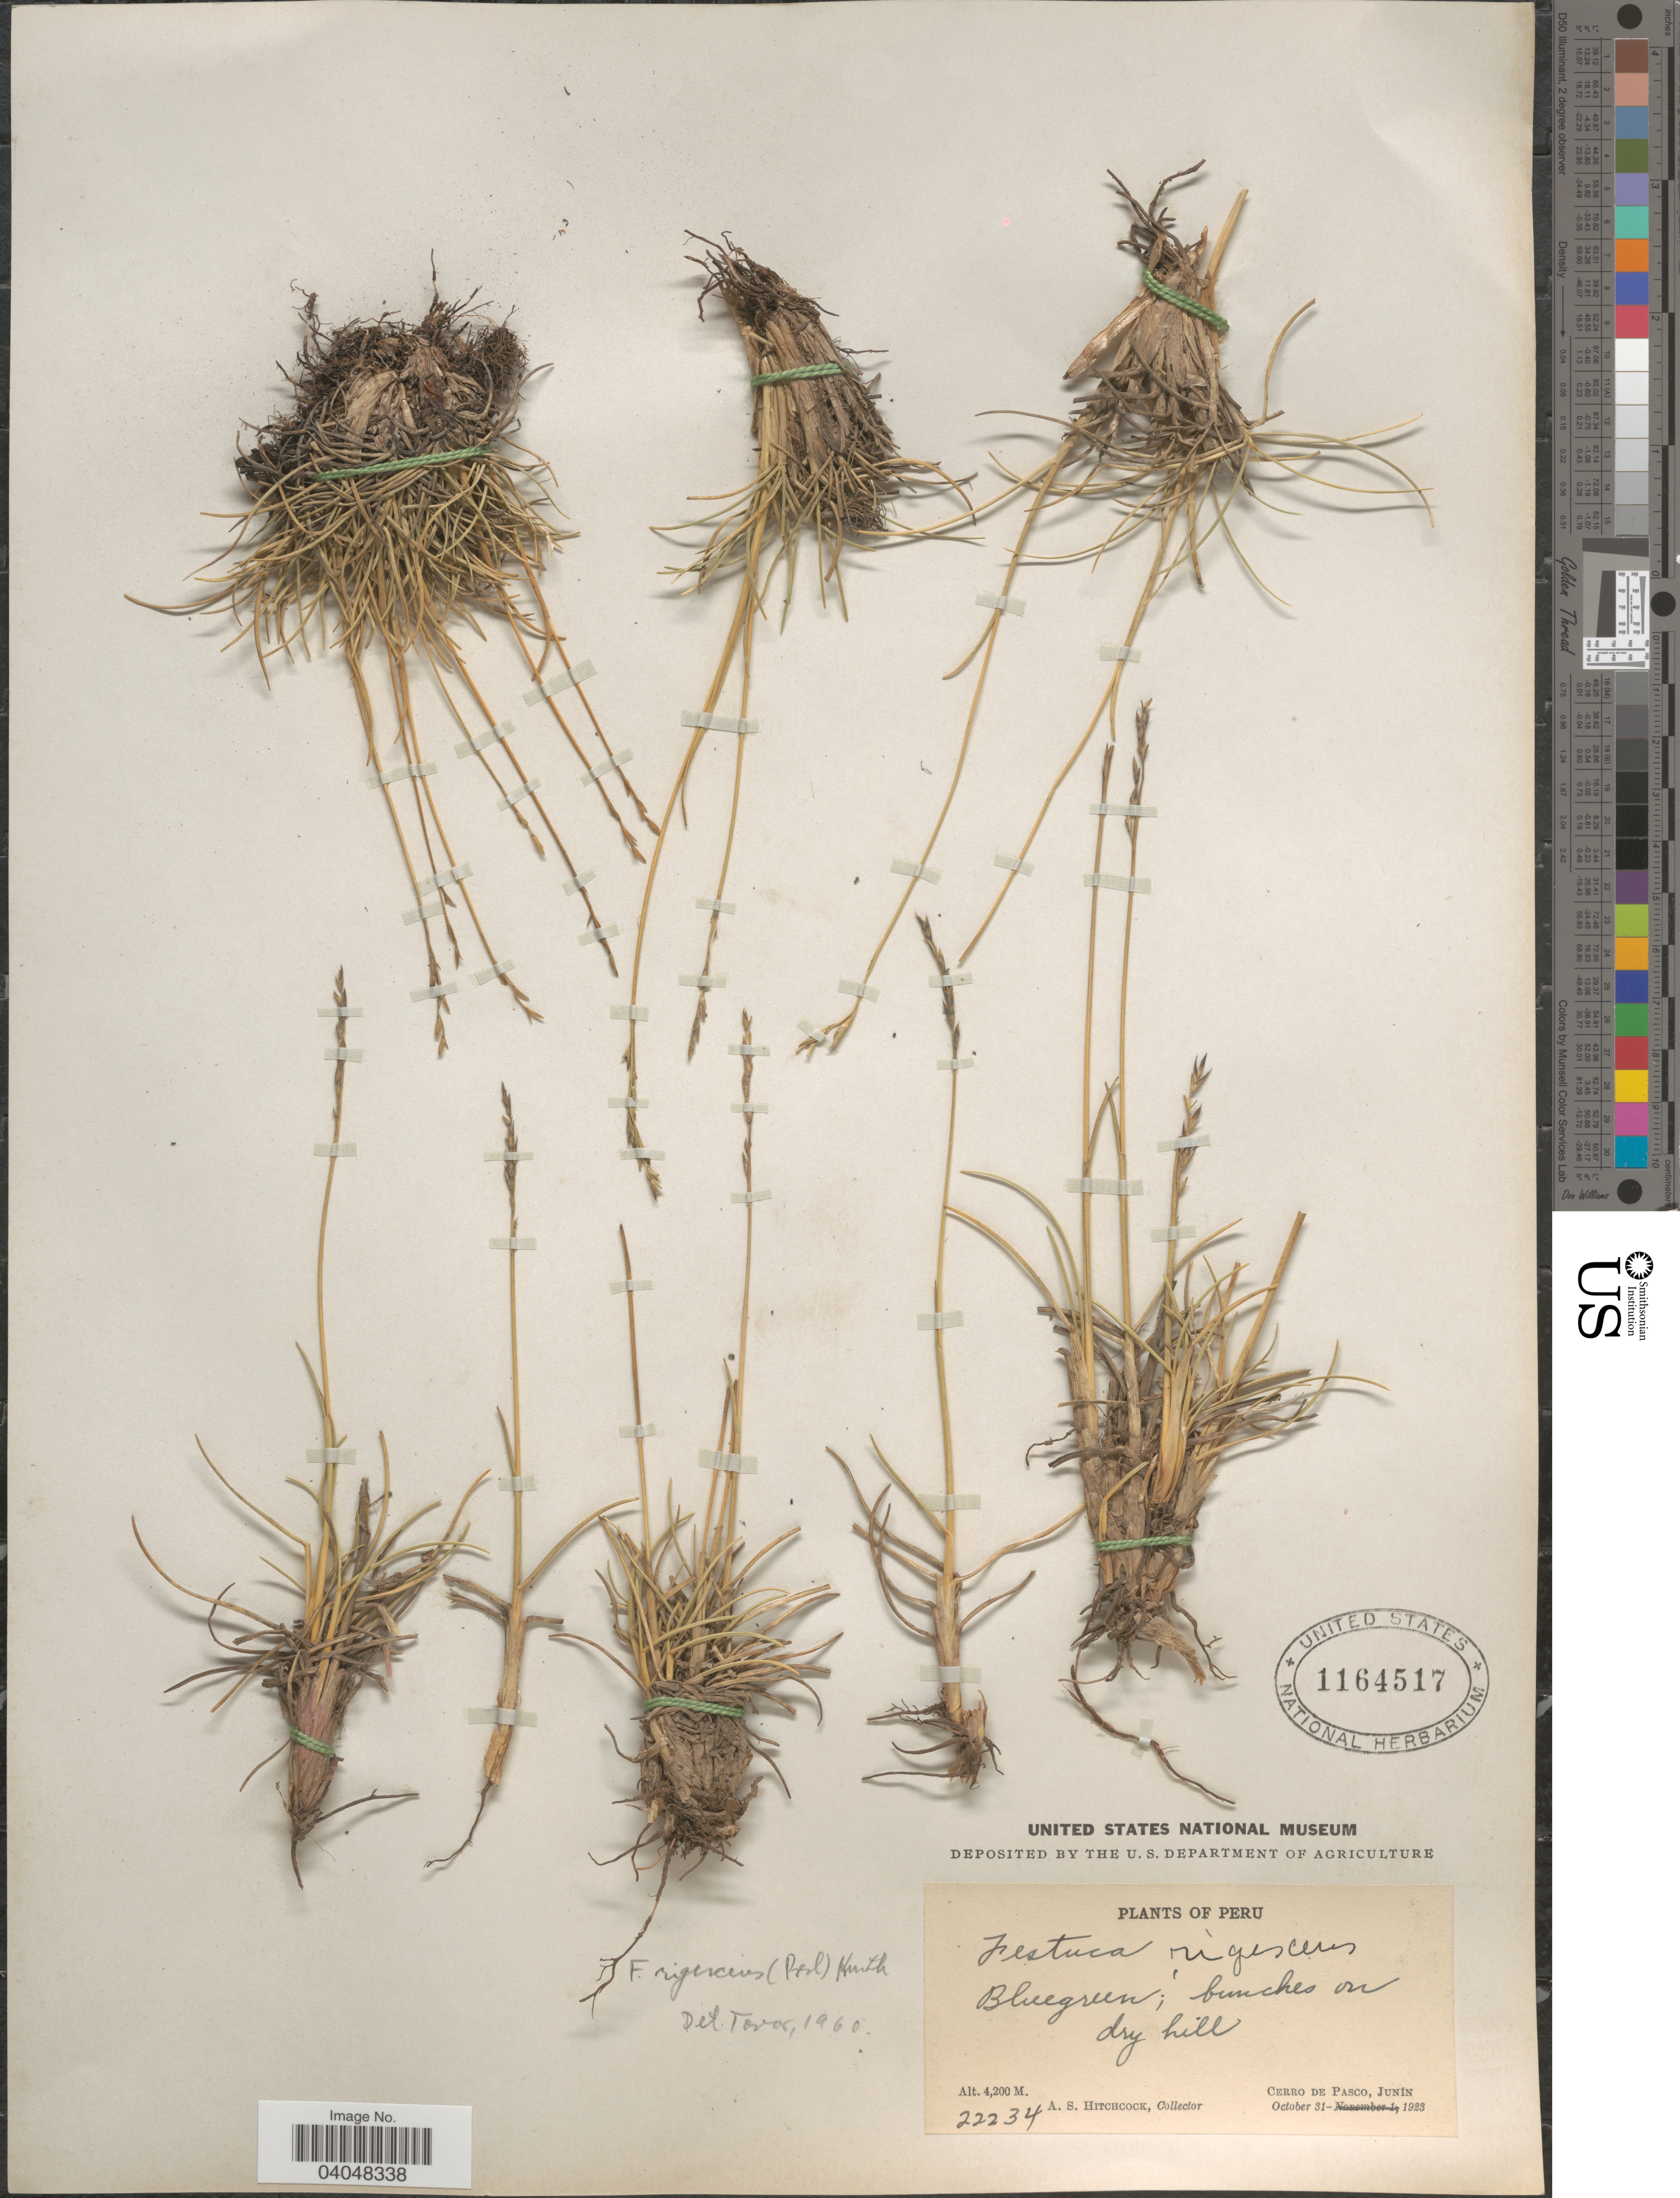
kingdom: Plantae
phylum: Tracheophyta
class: Liliopsida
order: Poales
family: Poaceae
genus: Festuca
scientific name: Festuca rigescens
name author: (J. Presl) Kunth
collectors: A. S. Hitchcock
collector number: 22234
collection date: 1923-10-31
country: Peru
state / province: Junín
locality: Cerro de Pasco.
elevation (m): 4200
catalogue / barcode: US 1164517